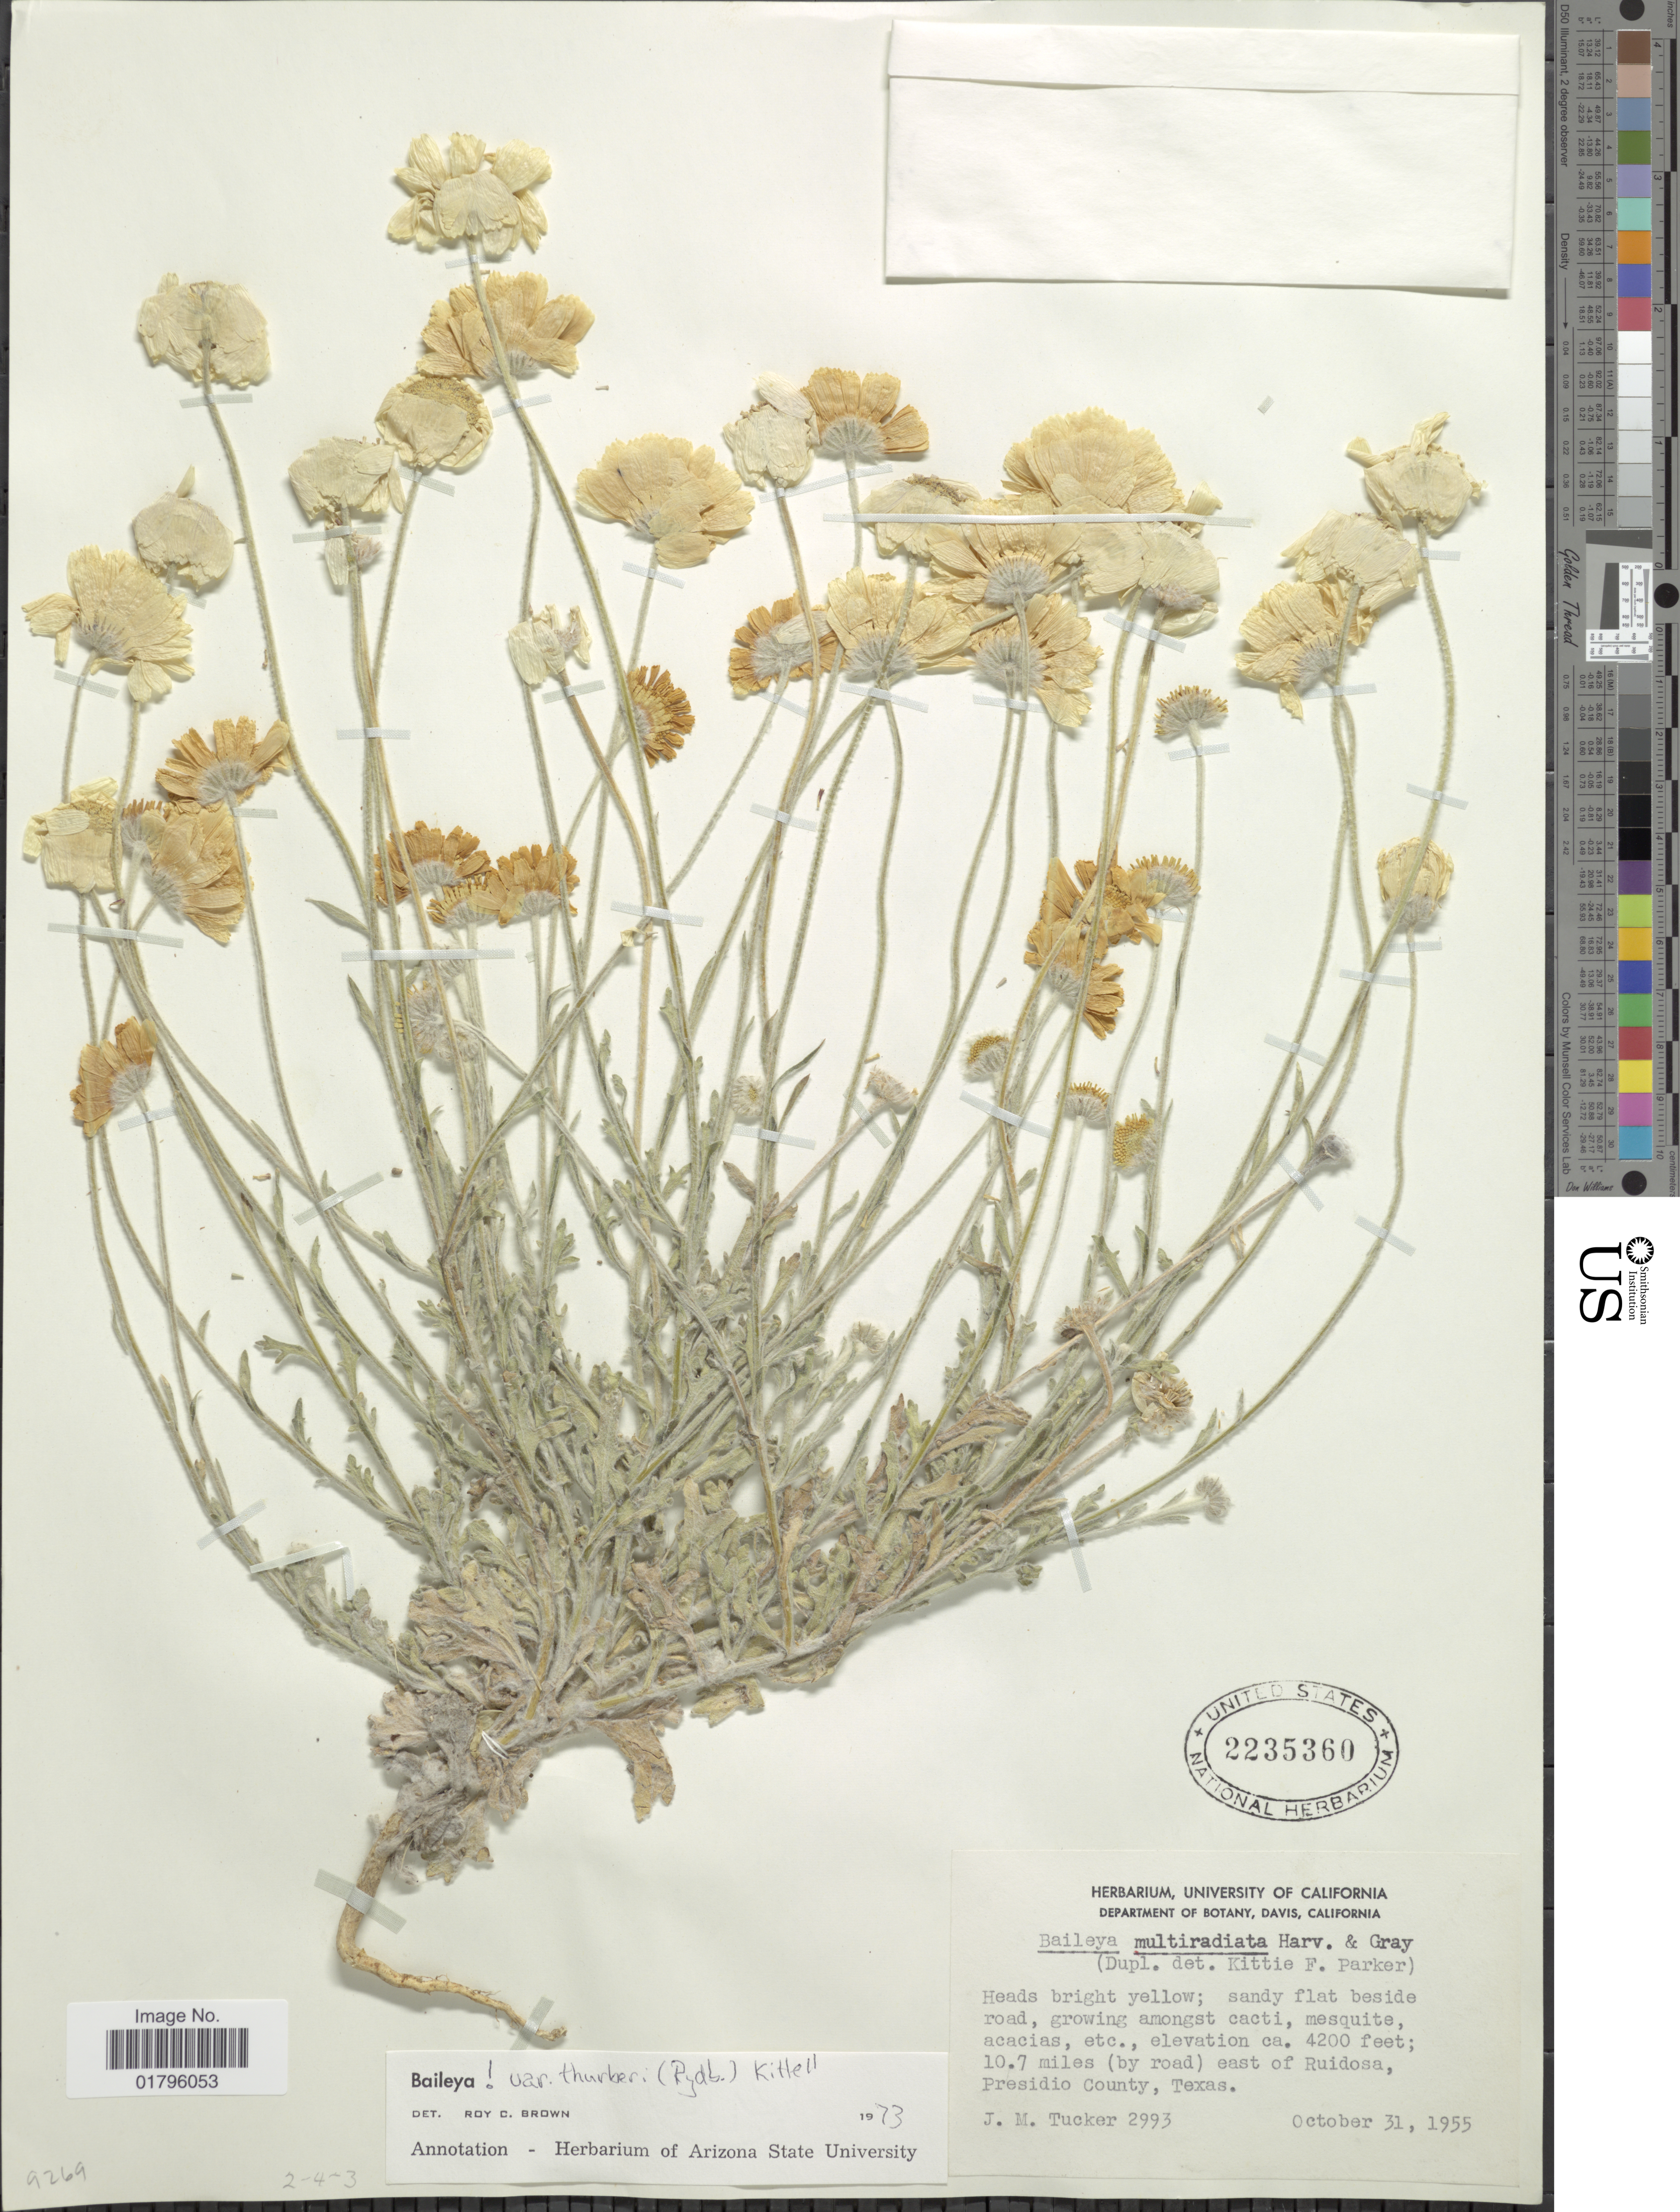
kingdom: Plantae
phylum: Tracheophyta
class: Magnoliopsida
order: Asterales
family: Asteraceae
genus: Baileya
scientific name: Baileya thurberi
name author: Rydb.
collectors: J. M. Tucker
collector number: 2993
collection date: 1955-10-31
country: United States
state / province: Texas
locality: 10.7 miles (by road) east of Ruidosa, Presidio County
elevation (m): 1280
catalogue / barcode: US 2235360